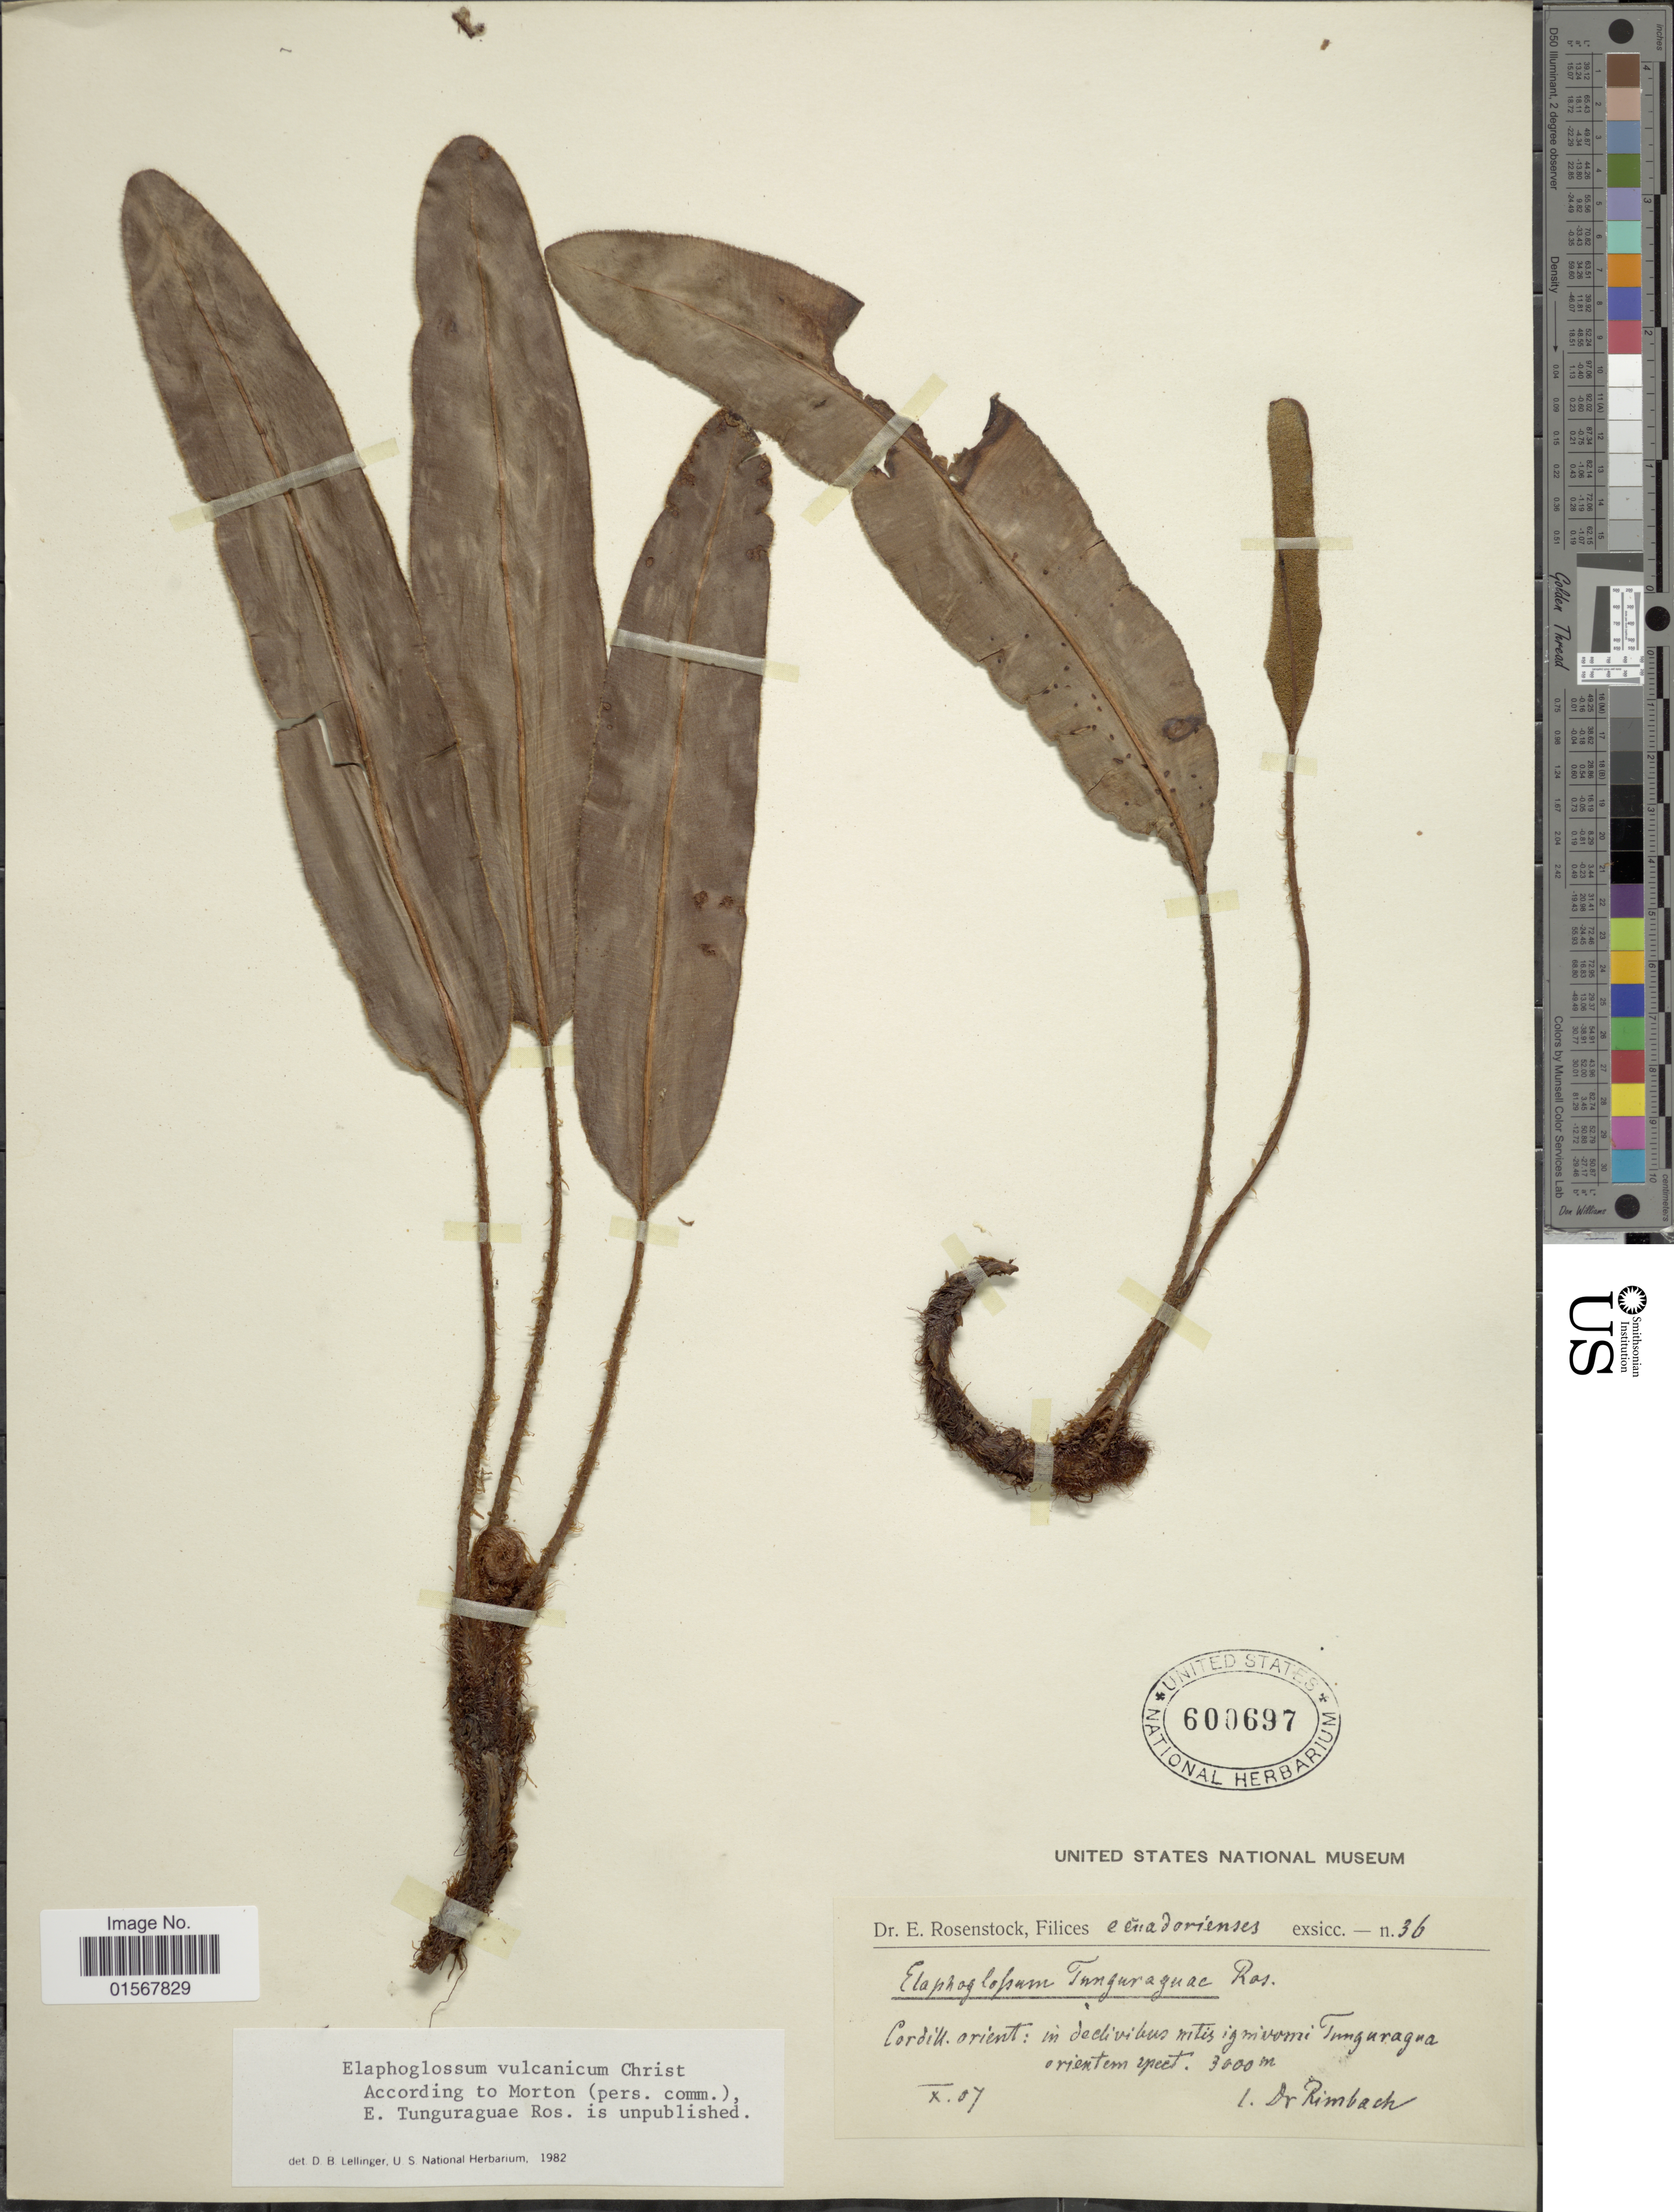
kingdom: Plantae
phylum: Tracheophyta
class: Polypodiopsida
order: Polypodiales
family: Dryopteridaceae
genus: Elaphoglossum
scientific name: Elaphoglossum vulcanicum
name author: Christ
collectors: Rimbach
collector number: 36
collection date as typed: Transcribed d/m/y: /10/7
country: Ecuador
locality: Cordill. orient: in declivibus mtis ignivomi Tunguragua orientem spect.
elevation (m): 3000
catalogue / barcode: US 600697